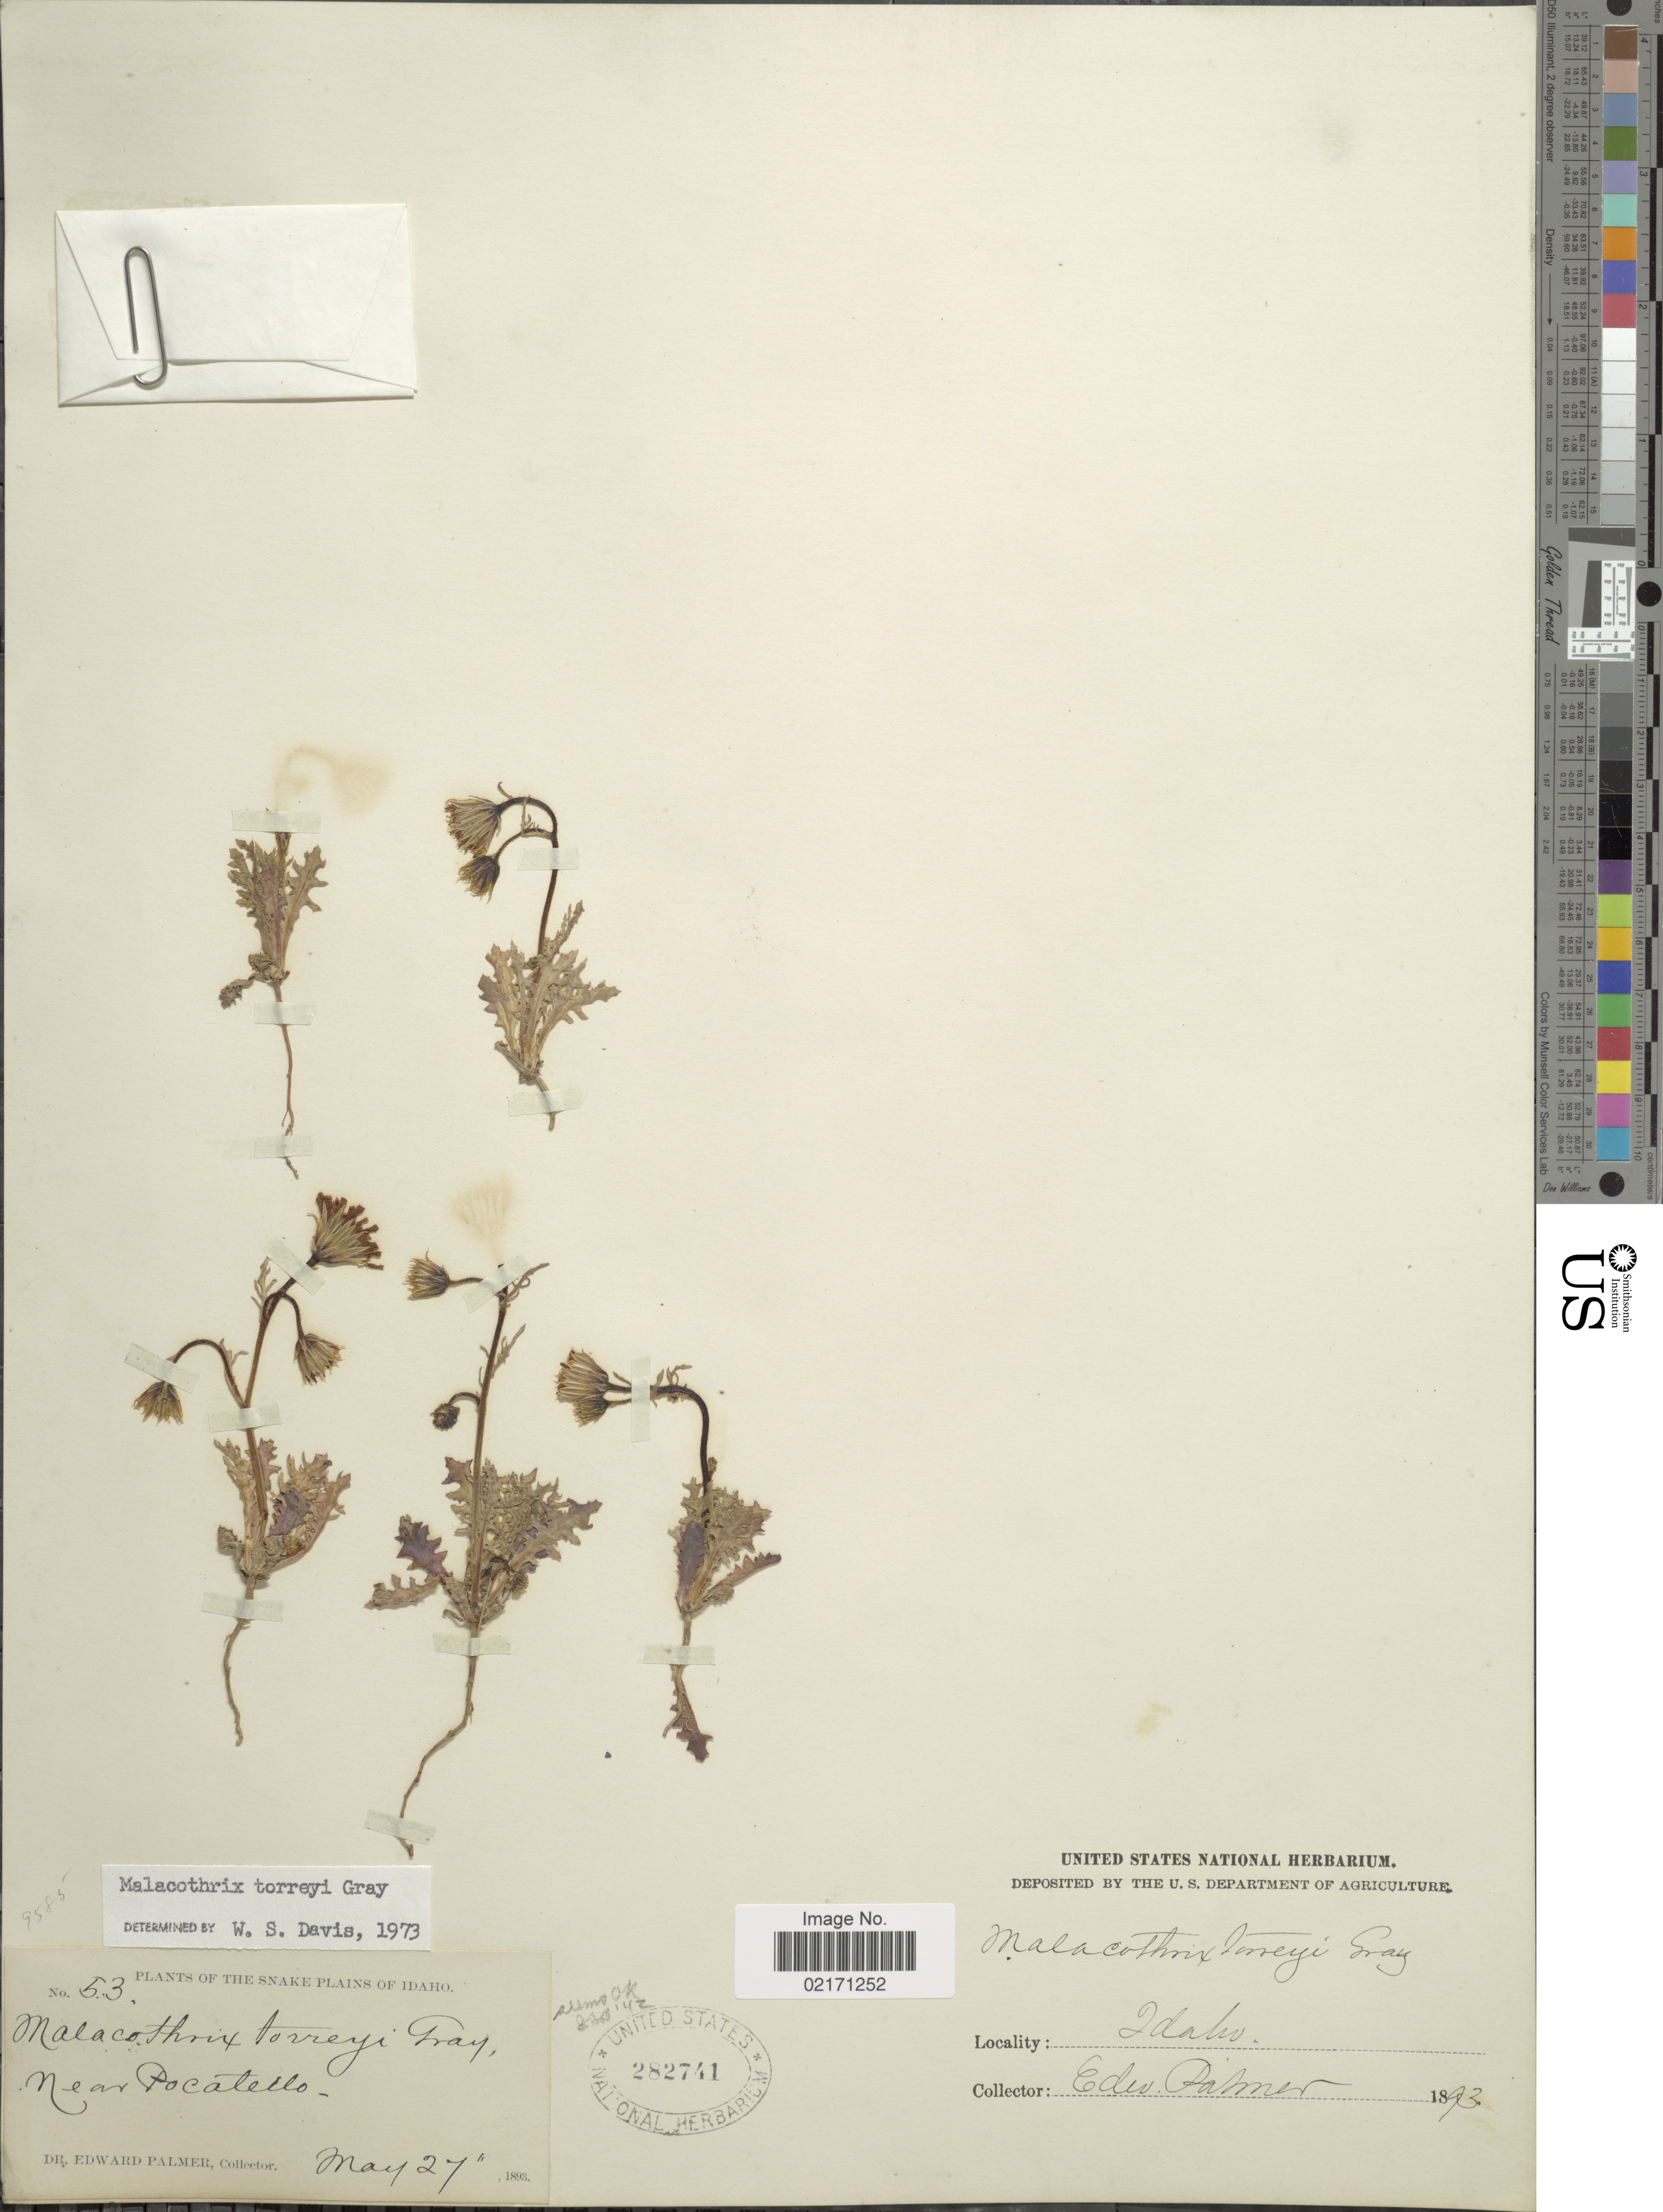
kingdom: Plantae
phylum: Tracheophyta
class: Magnoliopsida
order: Asterales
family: Asteraceae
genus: Malacothrix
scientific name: Malacothrix torreyi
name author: A. Gray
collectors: E. Palmer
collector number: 53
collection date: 1893-05-27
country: United States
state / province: Idaho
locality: Near Pocatello. Snake Plains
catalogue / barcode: US 282741